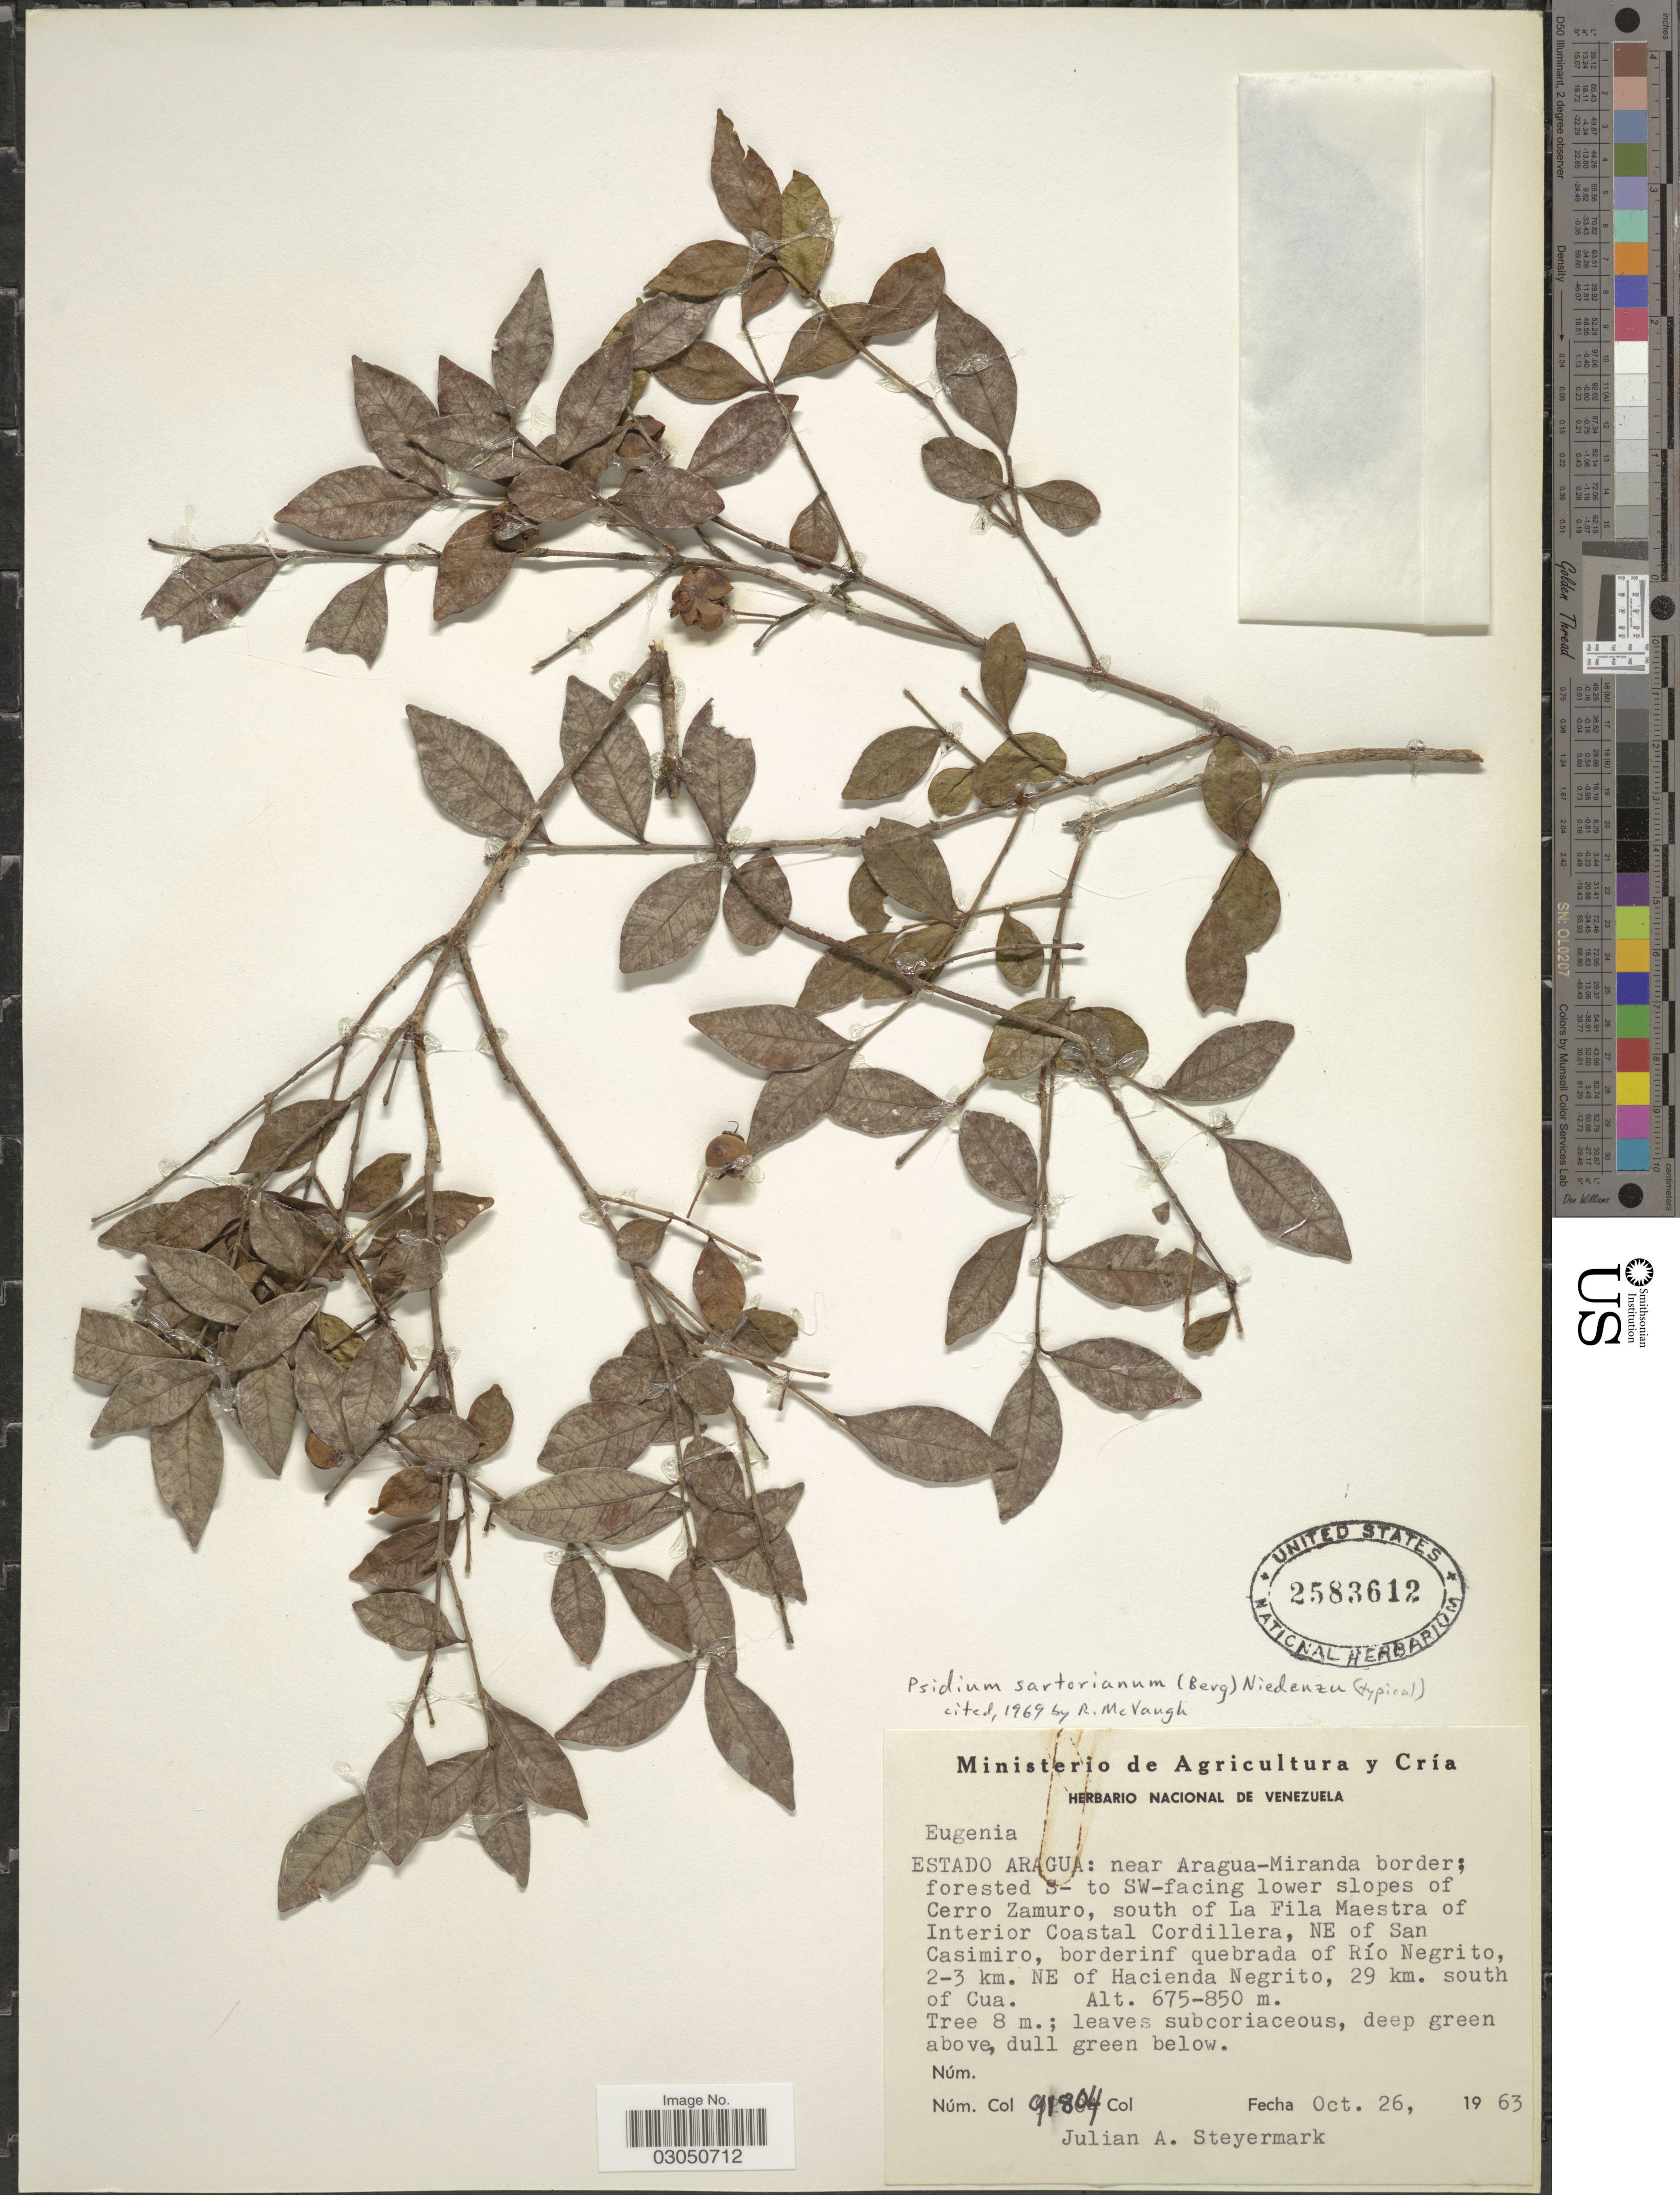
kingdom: Plantae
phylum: Tracheophyta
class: Magnoliopsida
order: Myrtales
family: Myrtaceae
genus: Psidium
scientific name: Psidium sartorianum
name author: (O. Berg) Nied.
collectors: J. Steyermark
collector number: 91804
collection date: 1963-10-26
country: Venezuela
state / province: Aragua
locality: Near Aragua-Miranda border; forested S- to SW-facing lower slopes of Cerro Zamuro, south of La Fila Maestra of Interior Coastal Cordillera, NE of San Casimiro, borderinf quebrada of Río Negrito, 2-3 km. NE of Hacienda Negrito, 29 km. south of Cua.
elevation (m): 675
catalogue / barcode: US 2583612